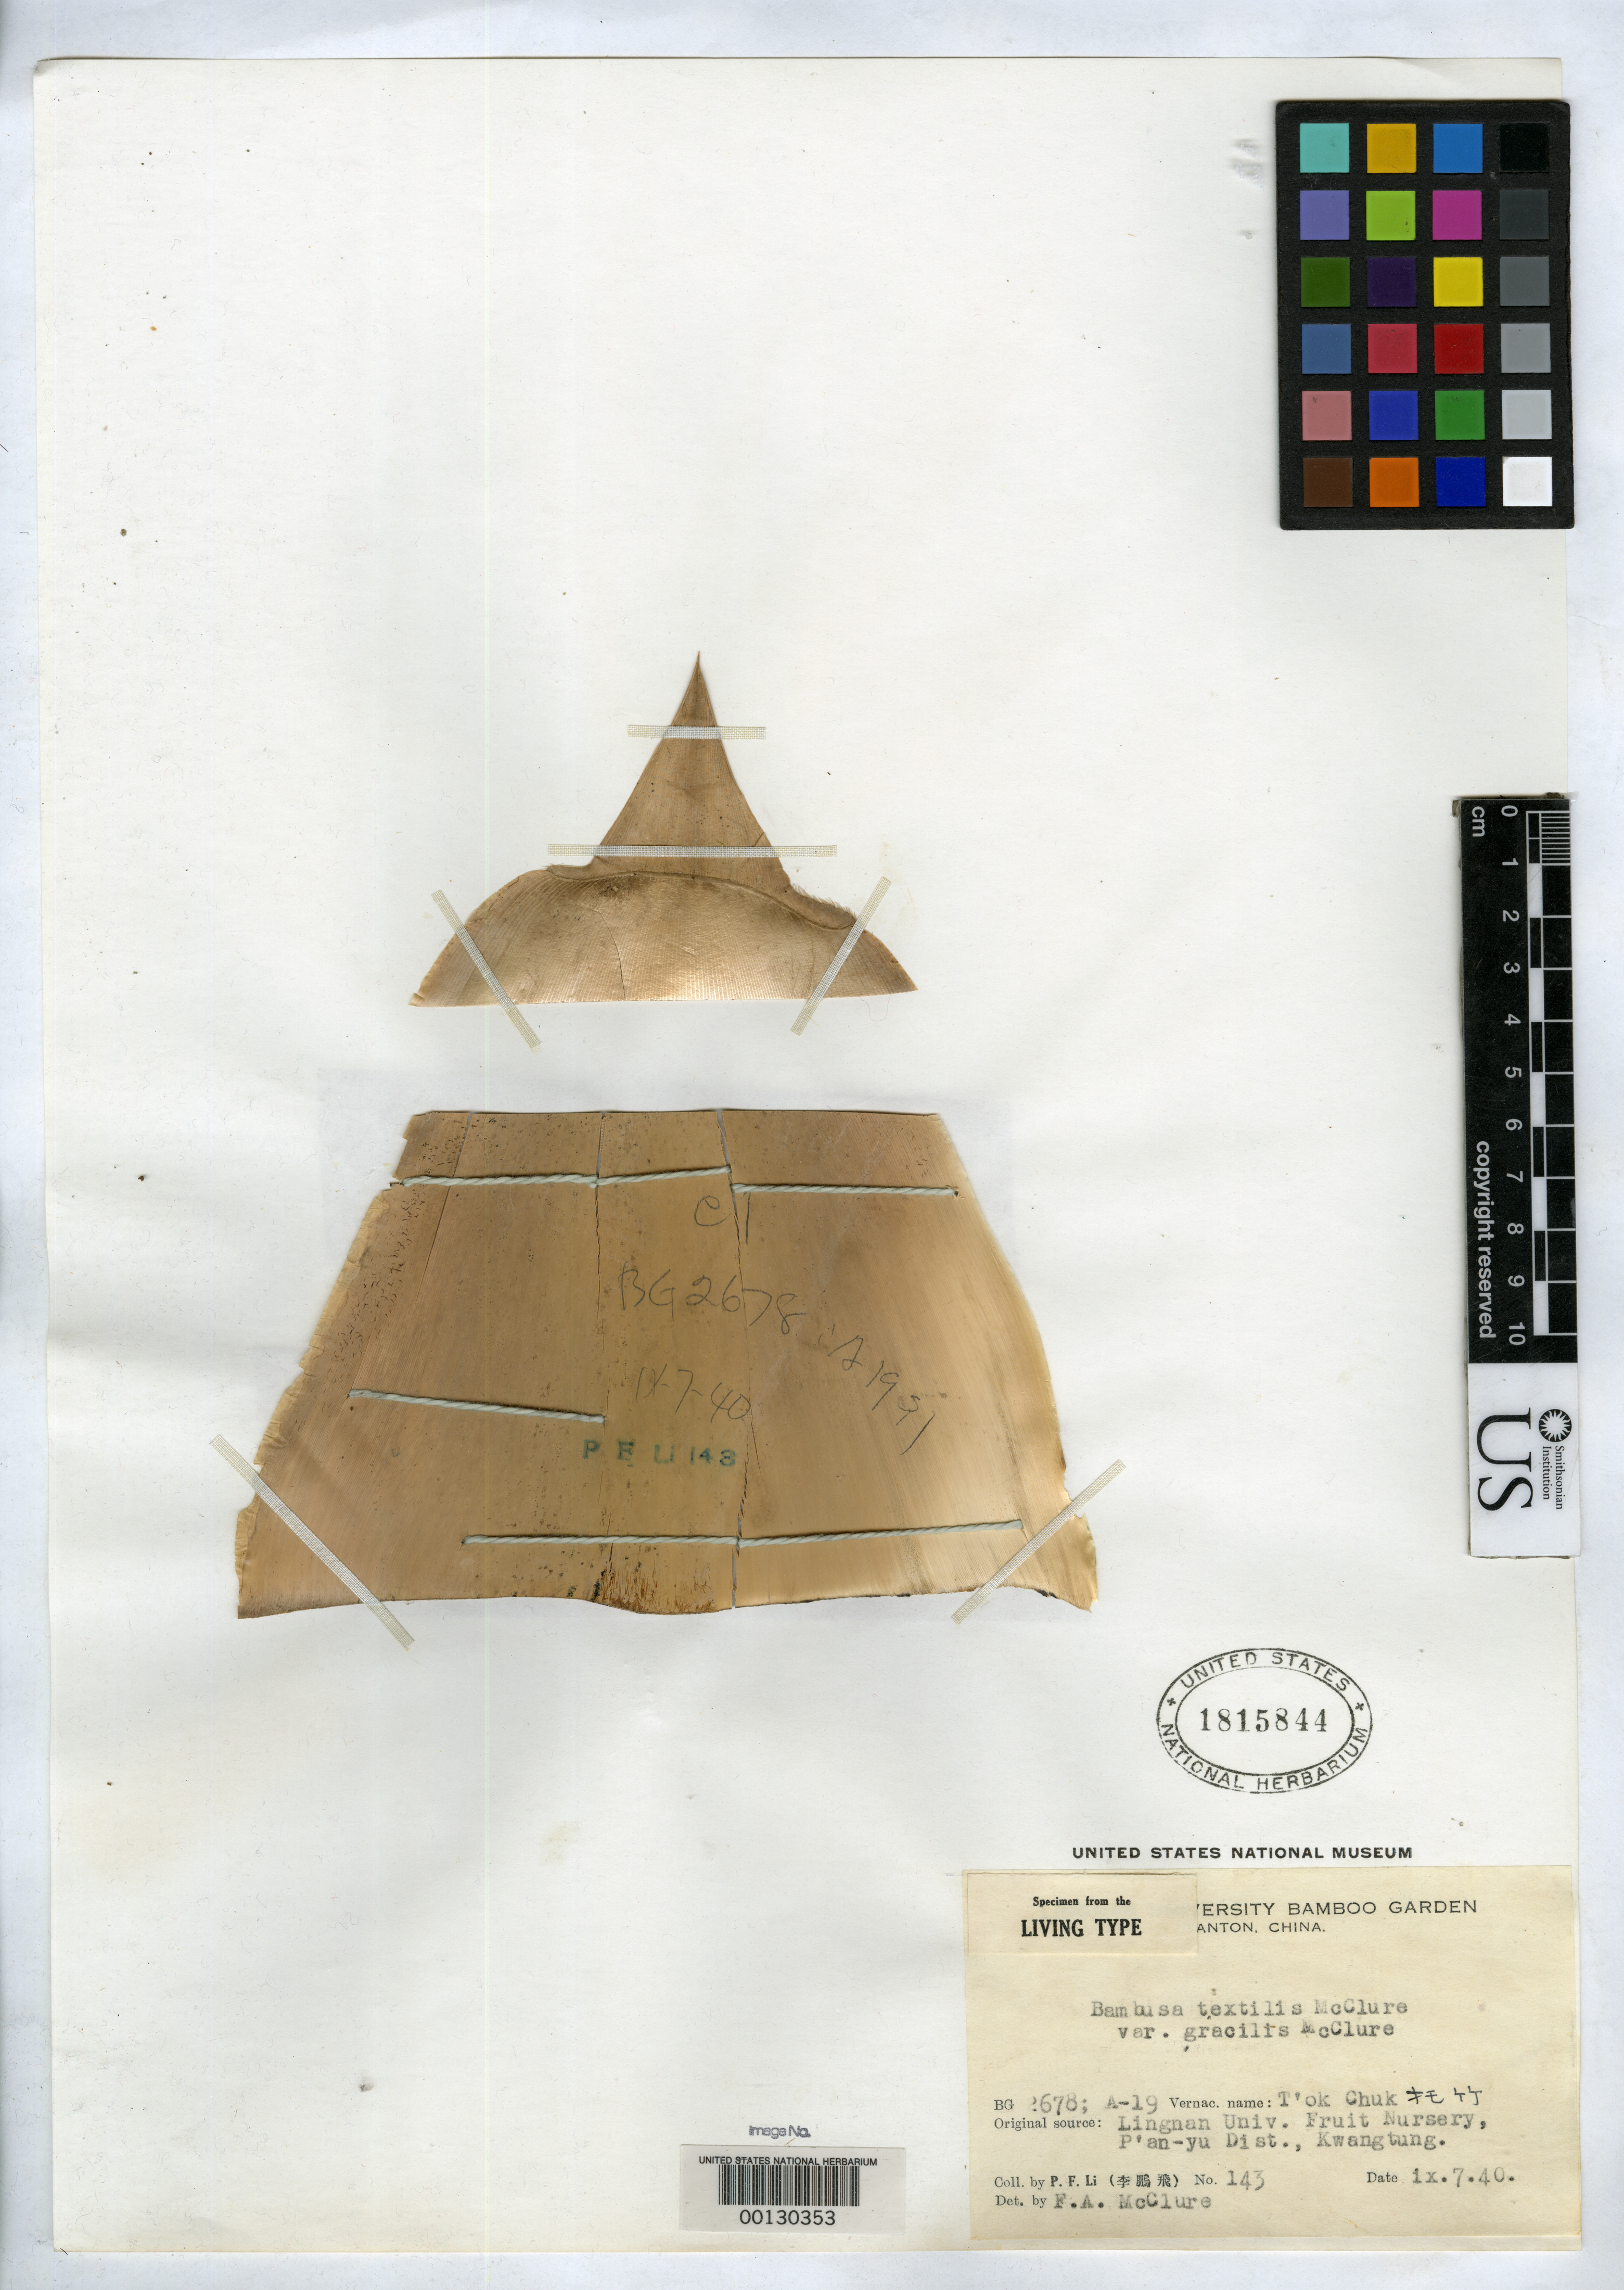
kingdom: Plantae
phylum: Tracheophyta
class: Liliopsida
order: Poales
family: Poaceae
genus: Bambusa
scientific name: Bambusa textilis var. gracilis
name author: McClure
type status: Clonotype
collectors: H. L. Fung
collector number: BG 2678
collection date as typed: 25 Jul 1939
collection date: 1939-07-25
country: China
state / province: Hainan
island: Hainan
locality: P'an-yu Dist., T'ok Chuk.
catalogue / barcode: US 1815844